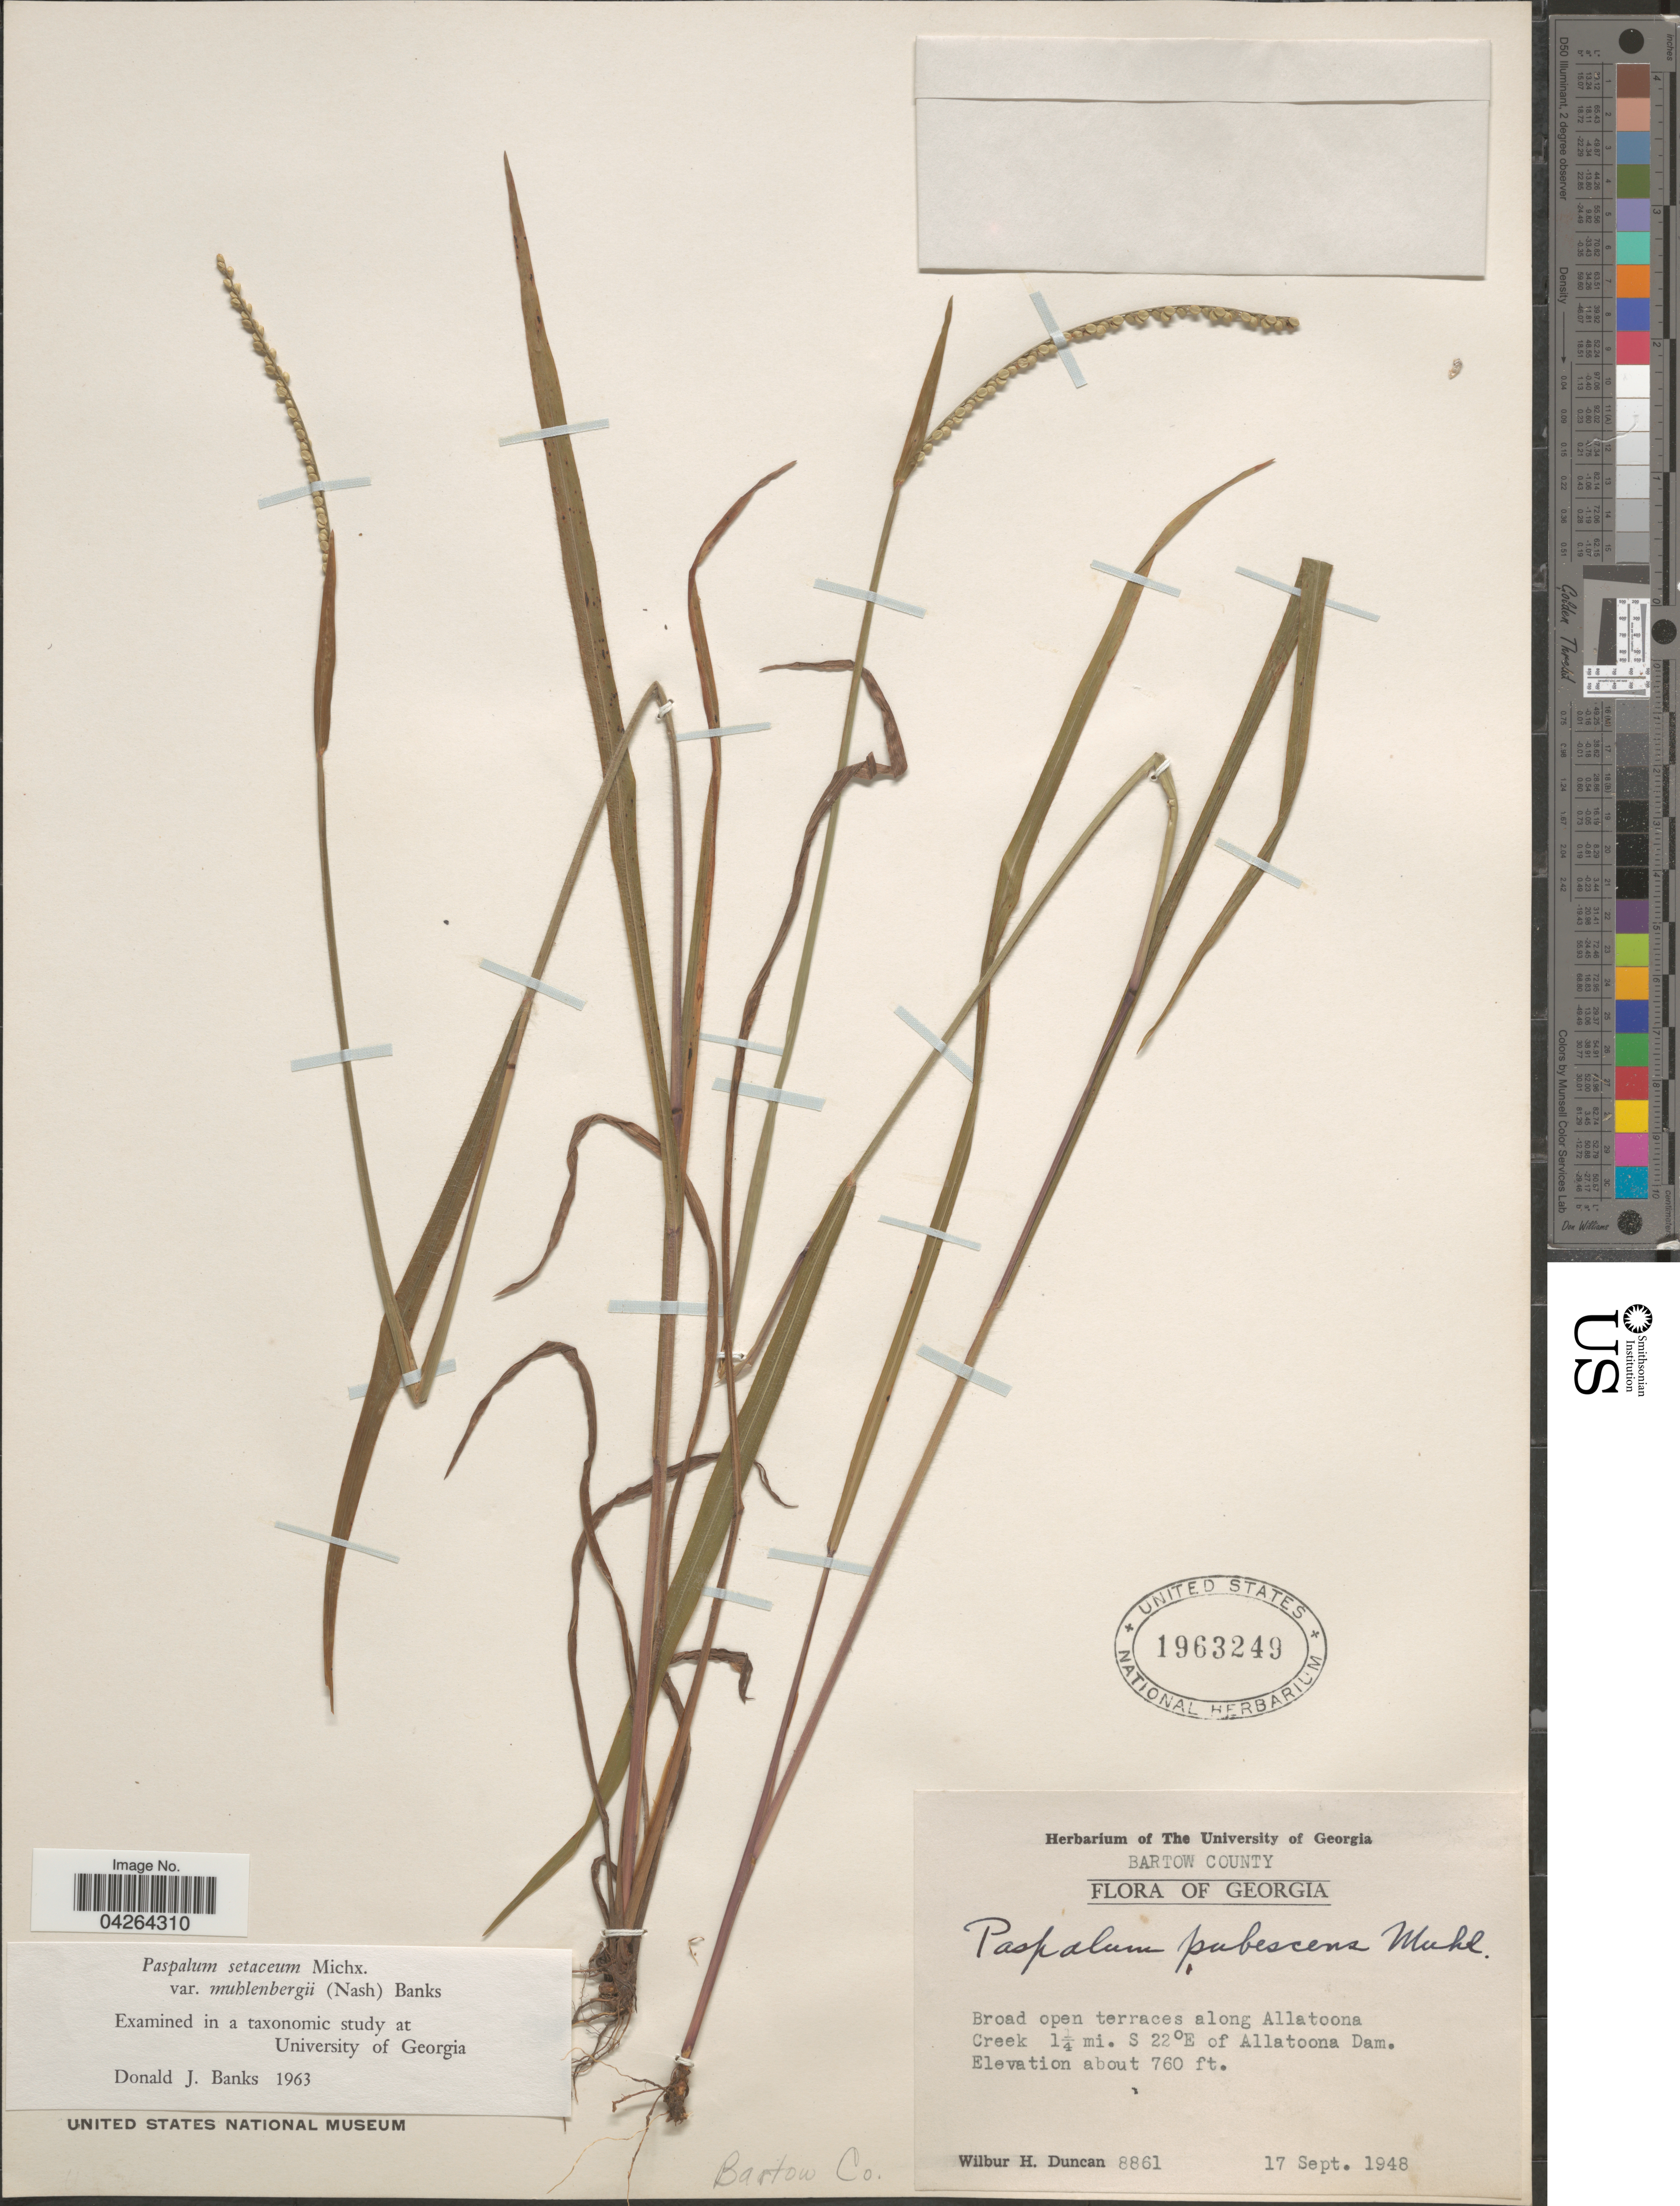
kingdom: Plantae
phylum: Tracheophyta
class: Liliopsida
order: Poales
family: Poaceae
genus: Paspalum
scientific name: Paspalum setaceum var. muhlenbergii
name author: (Nash) D.J. Banks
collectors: W. H. Duncan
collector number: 8861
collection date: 1948-09-17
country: United States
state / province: Georgia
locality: Bartow County. Broad open terraces along Allatoona Creek 1¼ mi. S 22°E of Allatoona Dam.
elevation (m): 232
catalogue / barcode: US 1963249